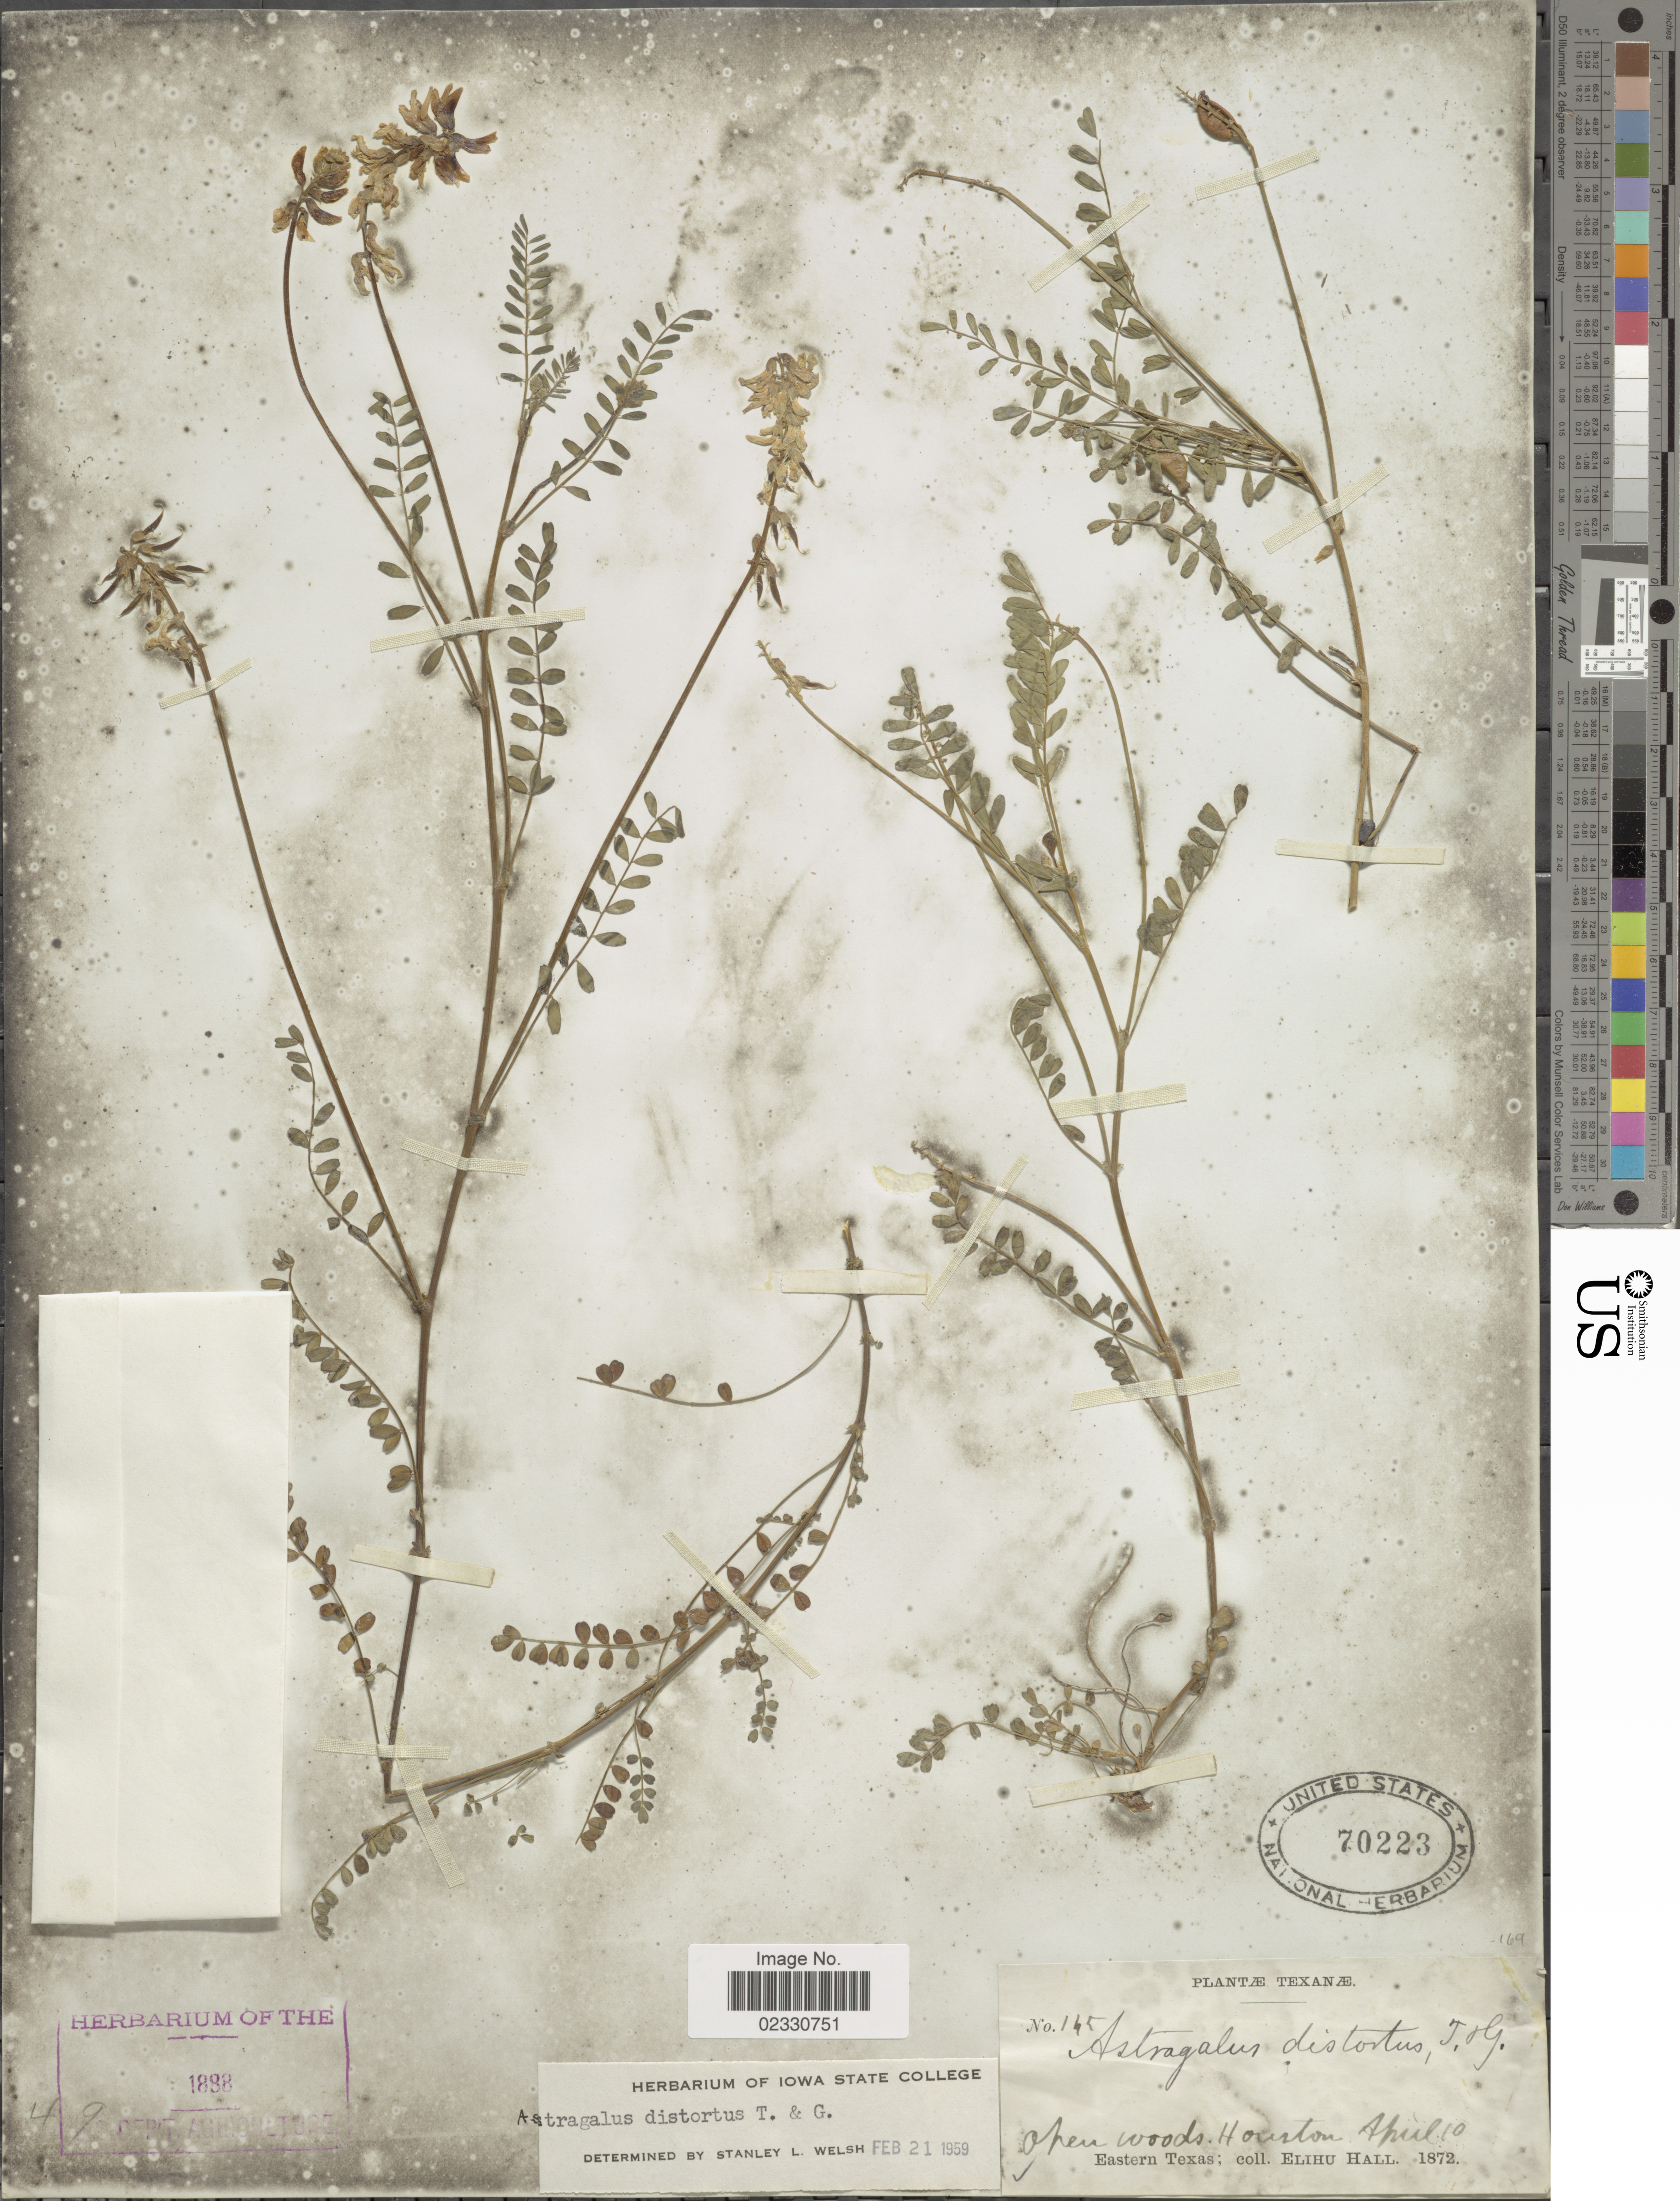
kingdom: Plantae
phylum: Tracheophyta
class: Magnoliopsida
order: Fabales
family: Fabaceae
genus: Astragalus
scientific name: Astragalus distortus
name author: Torr. & A. Gray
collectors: E. Hall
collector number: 145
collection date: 1872-04-10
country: United States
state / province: Texas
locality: Open woods, Houston.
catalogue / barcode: US 70223